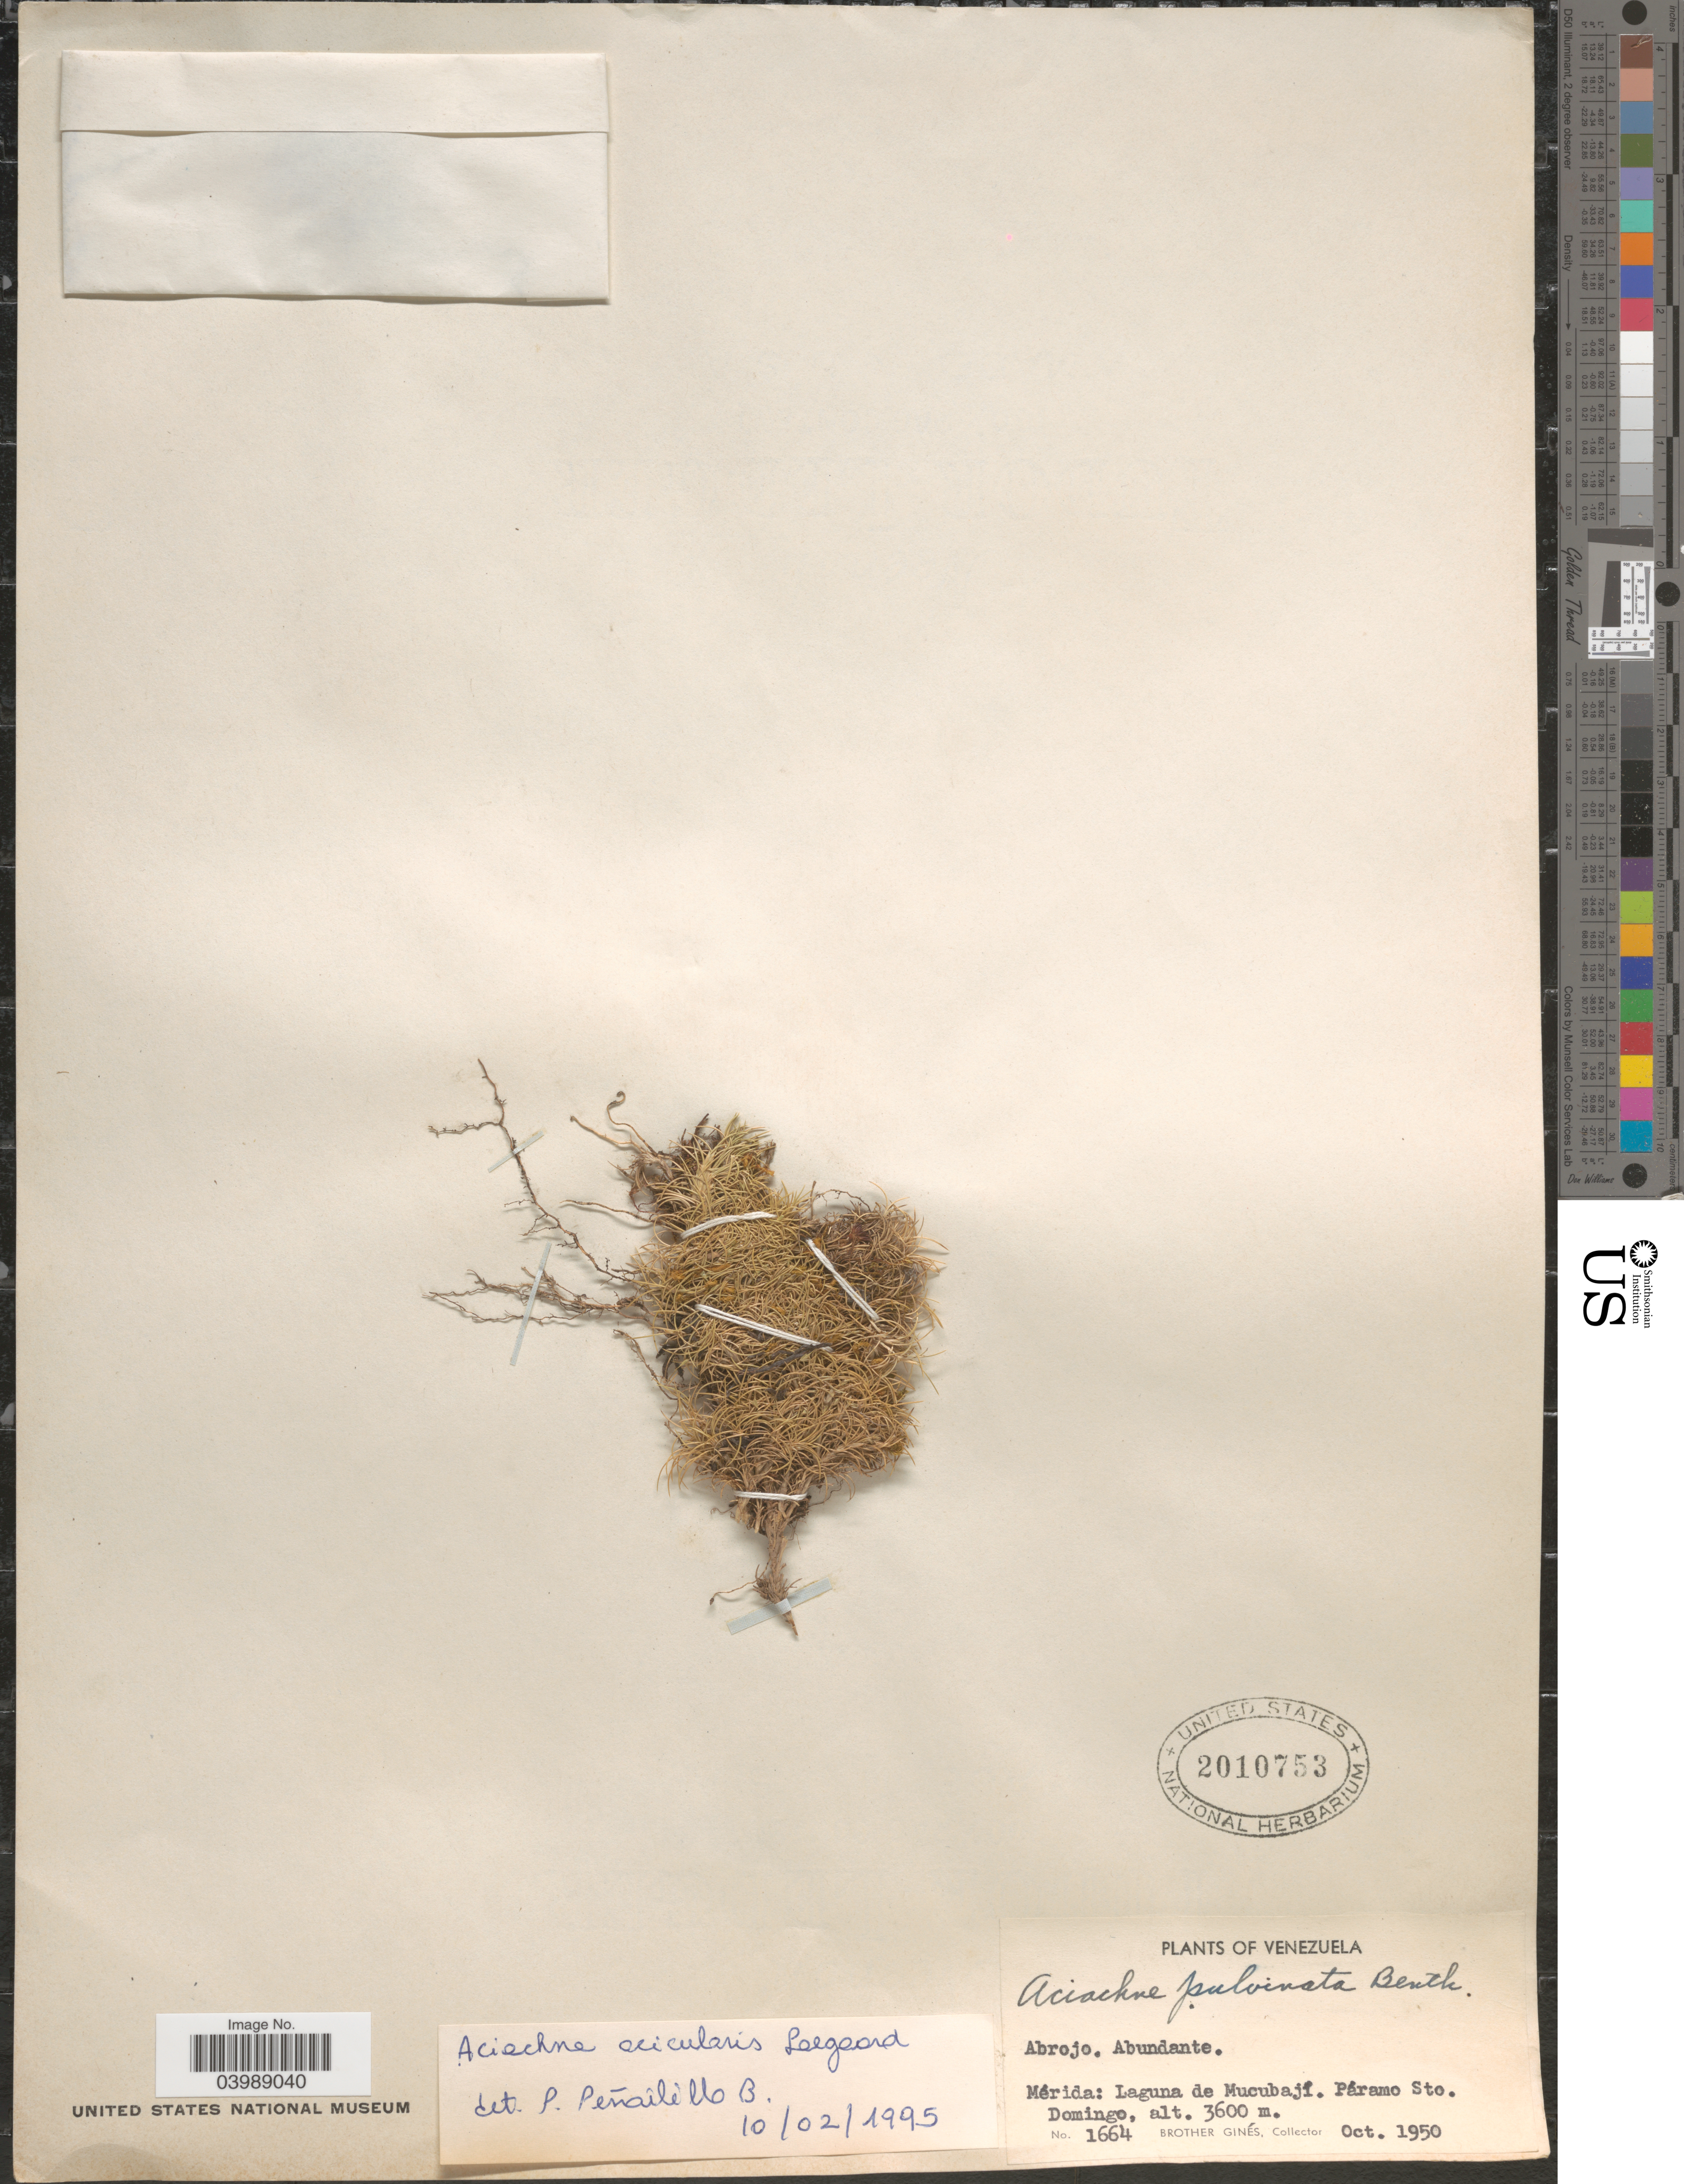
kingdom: Plantae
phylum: Tracheophyta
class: Liliopsida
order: Poales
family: Poaceae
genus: Aciachne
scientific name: Aciachne acicularis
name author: Lægaard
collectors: Bro. Gines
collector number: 1664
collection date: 1950-10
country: Venezuela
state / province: Merida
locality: Laguna de Mucubají. Páramo Sto. Domingo.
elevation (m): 3600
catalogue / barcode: US 2010753